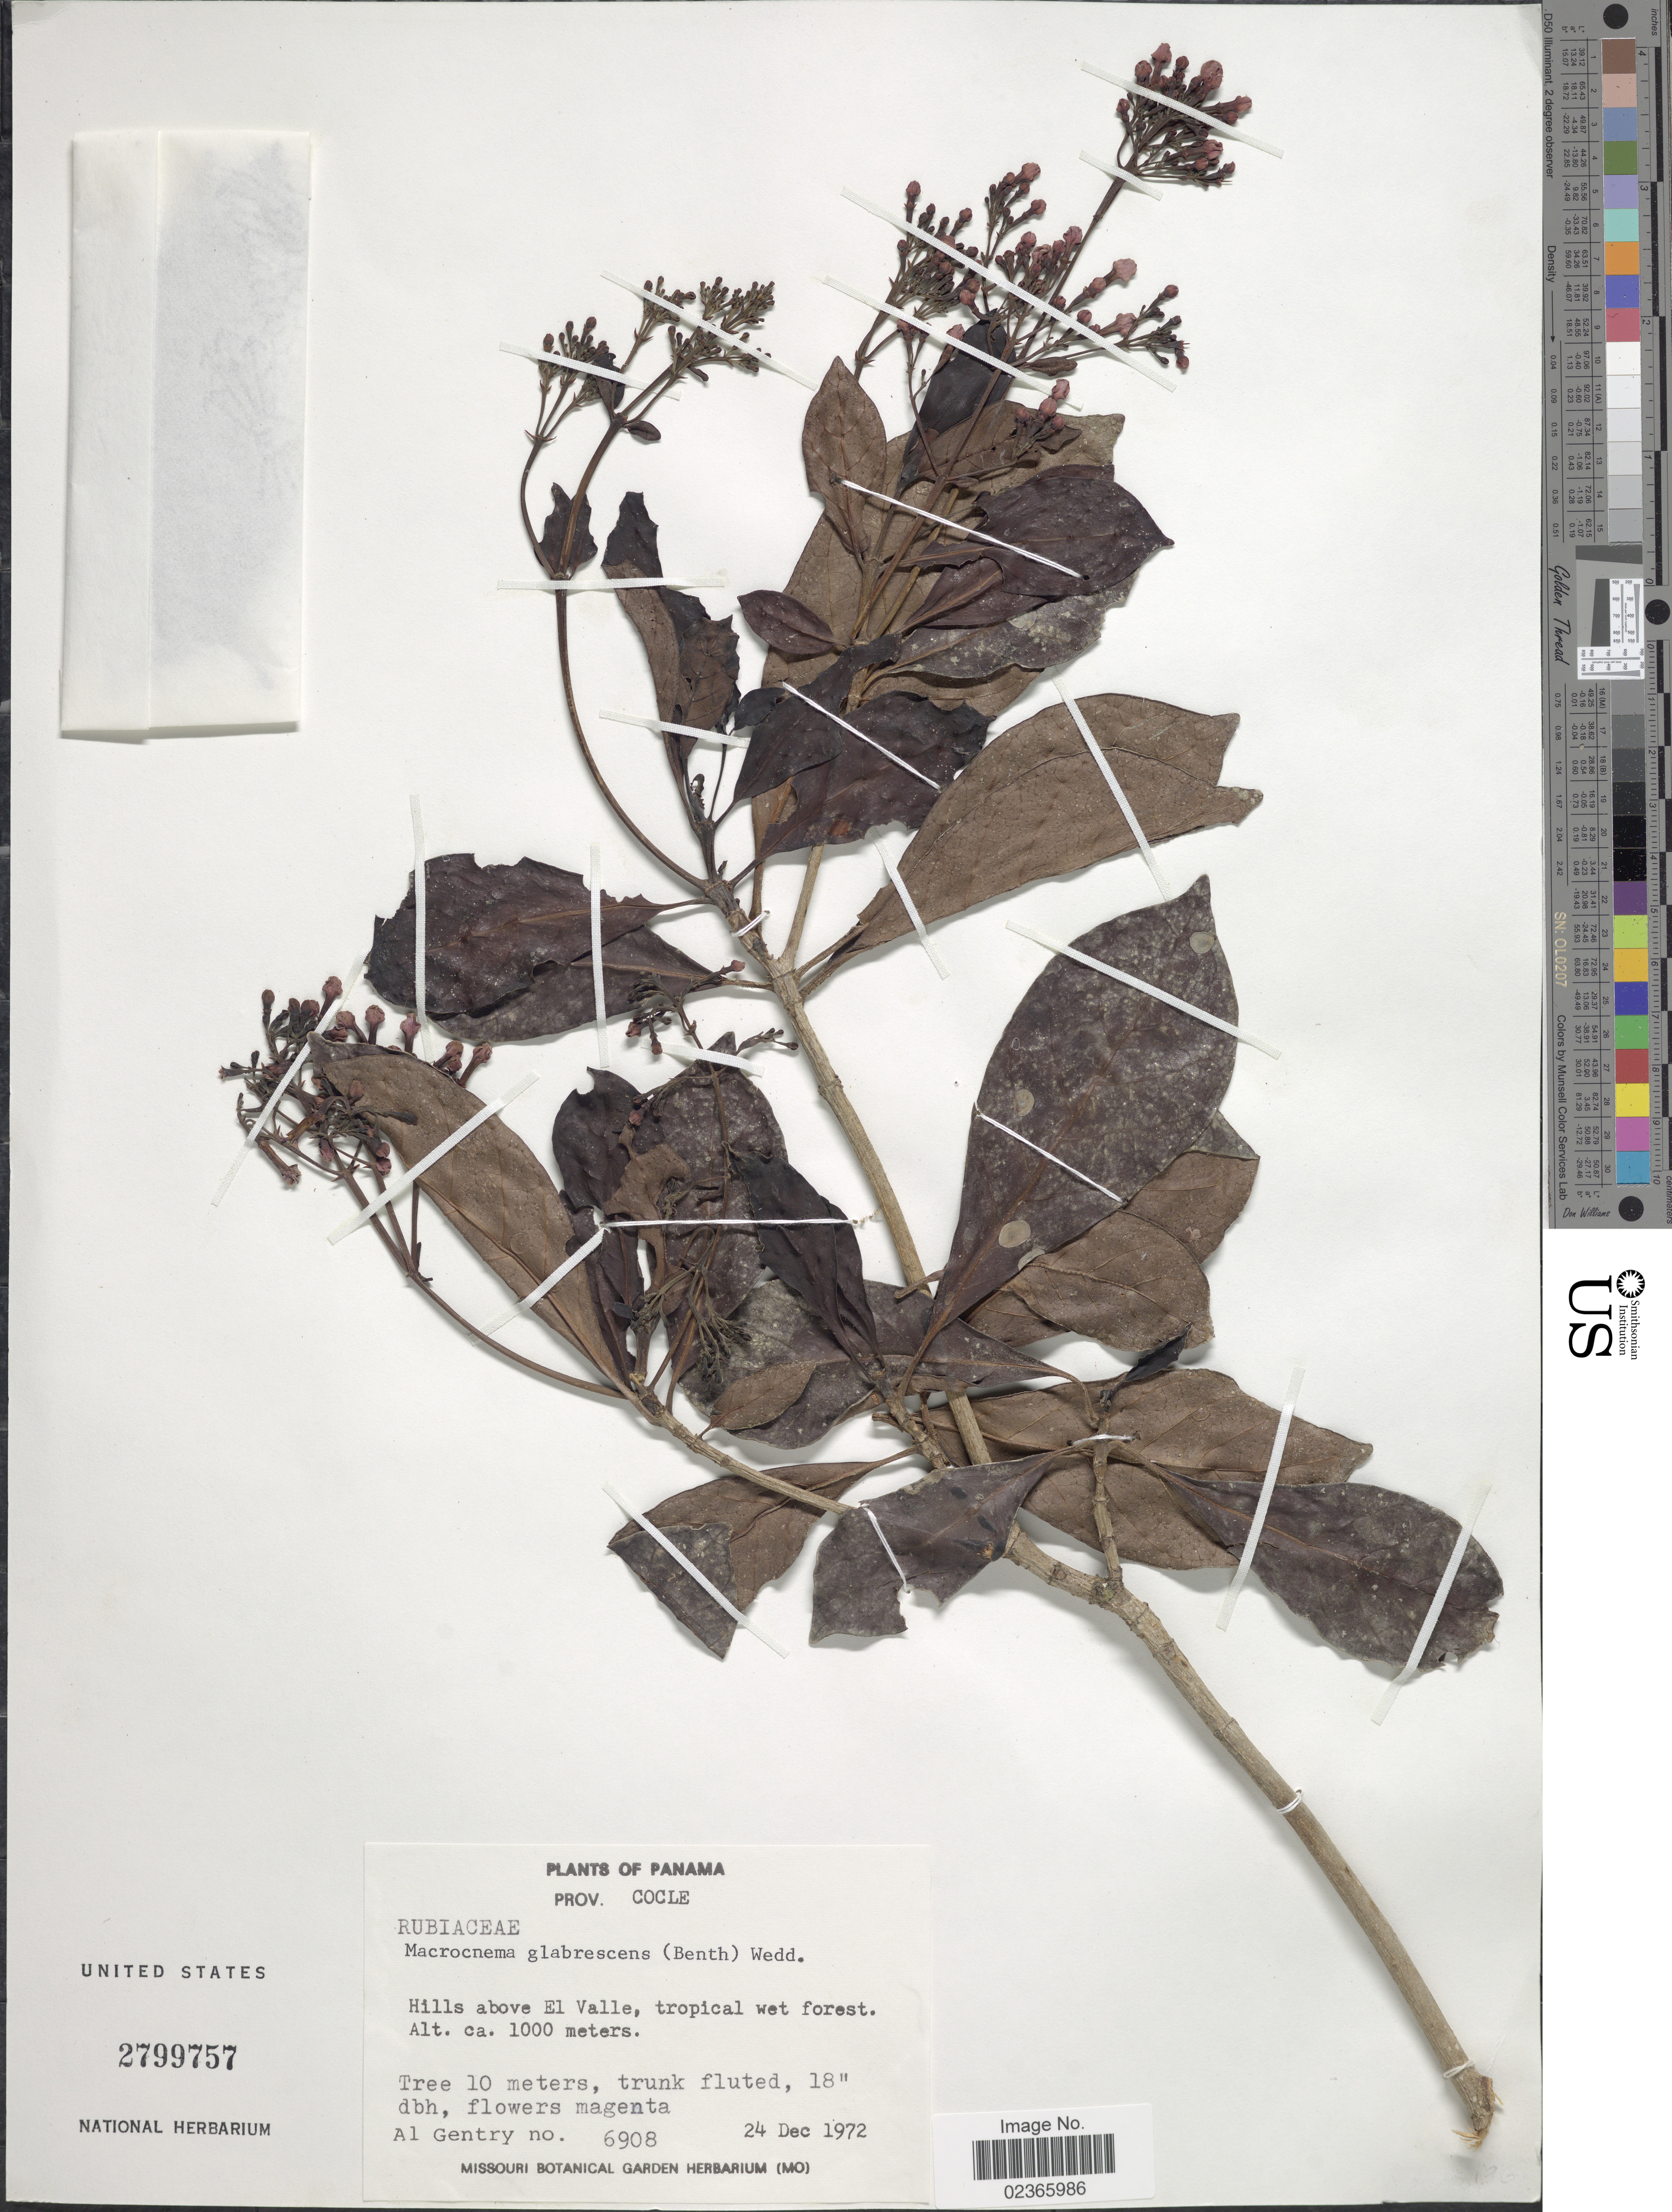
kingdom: Plantae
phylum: Tracheophyta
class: Magnoliopsida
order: Gentianales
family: Rubiaceae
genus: Macrocnemum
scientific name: Macrocnemum glabrescens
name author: (Benth.) Wedd.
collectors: A. H. Gentry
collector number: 6908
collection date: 1972-12-24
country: Panama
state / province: Coclé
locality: Prov. Cocle, Hills above El Valle, tropical wet forest.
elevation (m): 1000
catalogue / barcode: US 2799757